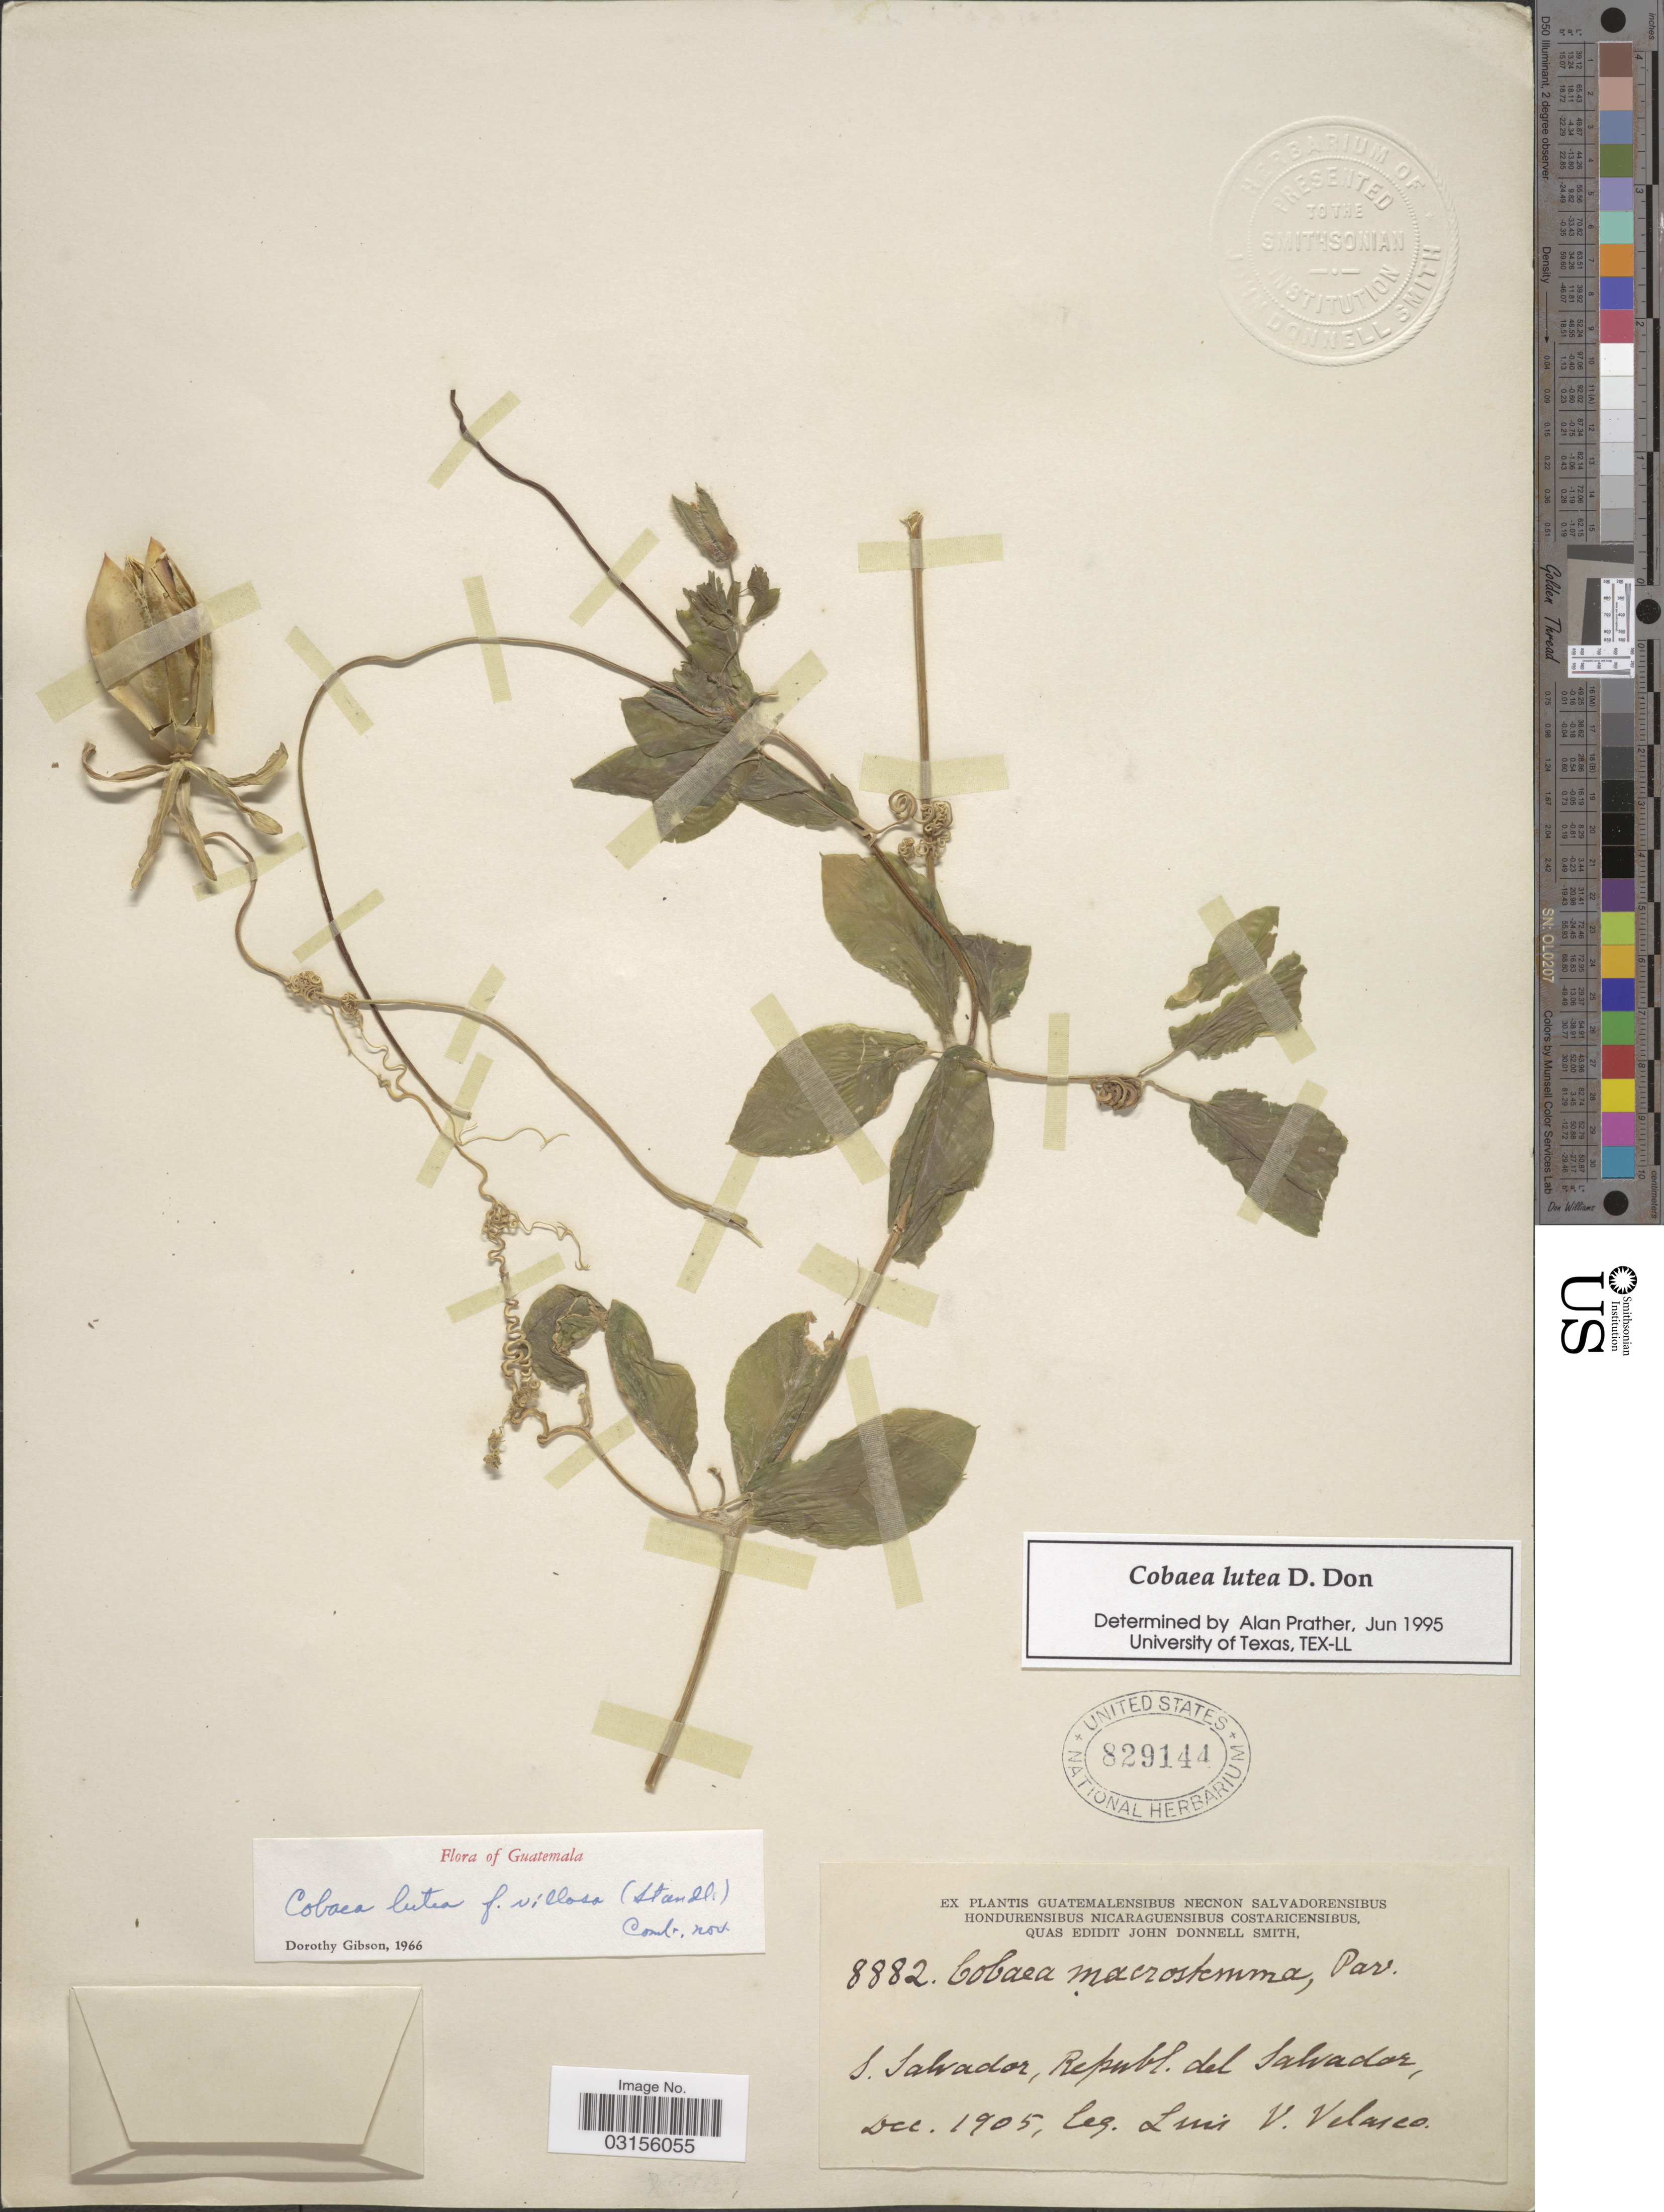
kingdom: Plantae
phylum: Tracheophyta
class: Magnoliopsida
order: Ericales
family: Polemoniaceae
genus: Cobaea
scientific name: Cobaea lutea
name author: D. Don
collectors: L. Velasco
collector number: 8882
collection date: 1905-12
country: El Salvador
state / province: San Salvador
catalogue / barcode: US 829144